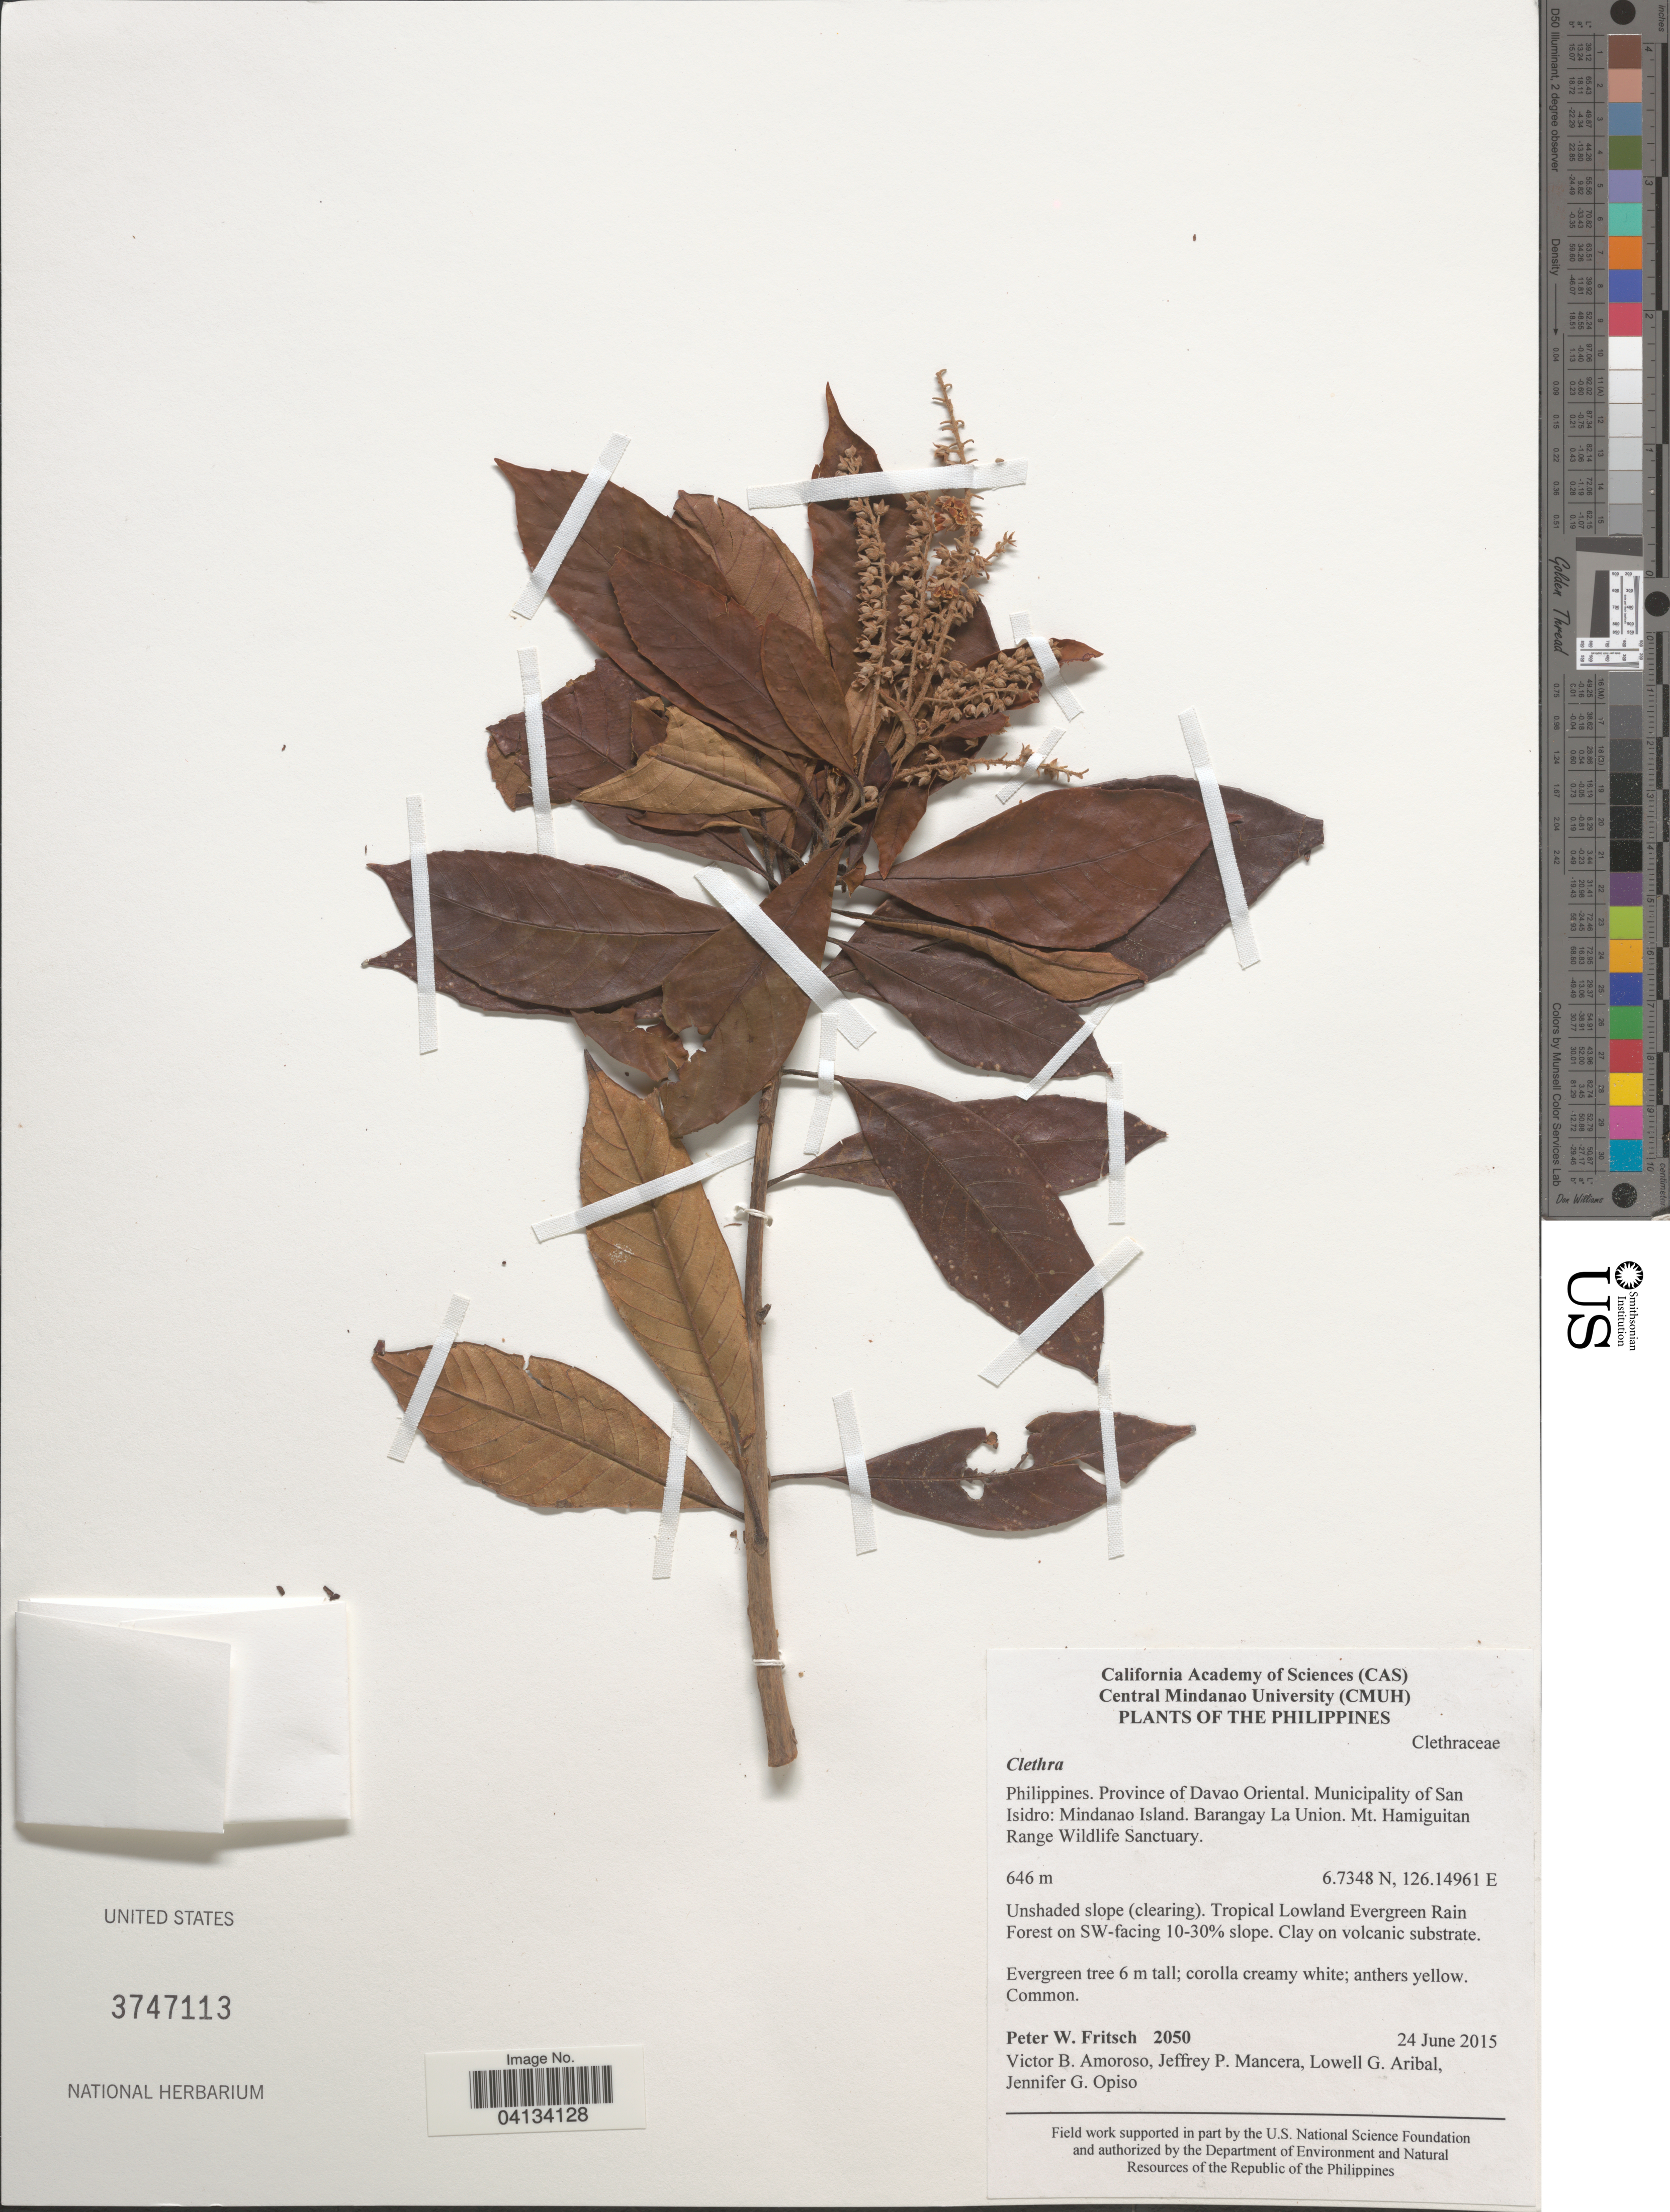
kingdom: Plantae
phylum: Tracheophyta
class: Magnoliopsida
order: Ericales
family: Clethraceae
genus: Clethra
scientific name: Clethra sp.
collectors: P. W. Fritsch, V. Amoroso, J. Mancera, L. Aribal & J. Opiso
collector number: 2050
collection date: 2015-06-24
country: Philippines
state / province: Davao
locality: Province of Davao Oriental. Municipality of San Isidro: Mindanao Island. Barangay La Union. Mt. Hamiguitan Range Wildlife Sanctuary. Tropical Lowland Evergreen Rain Forest on SW-facing 10-30% slope.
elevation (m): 646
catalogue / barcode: US 3747113